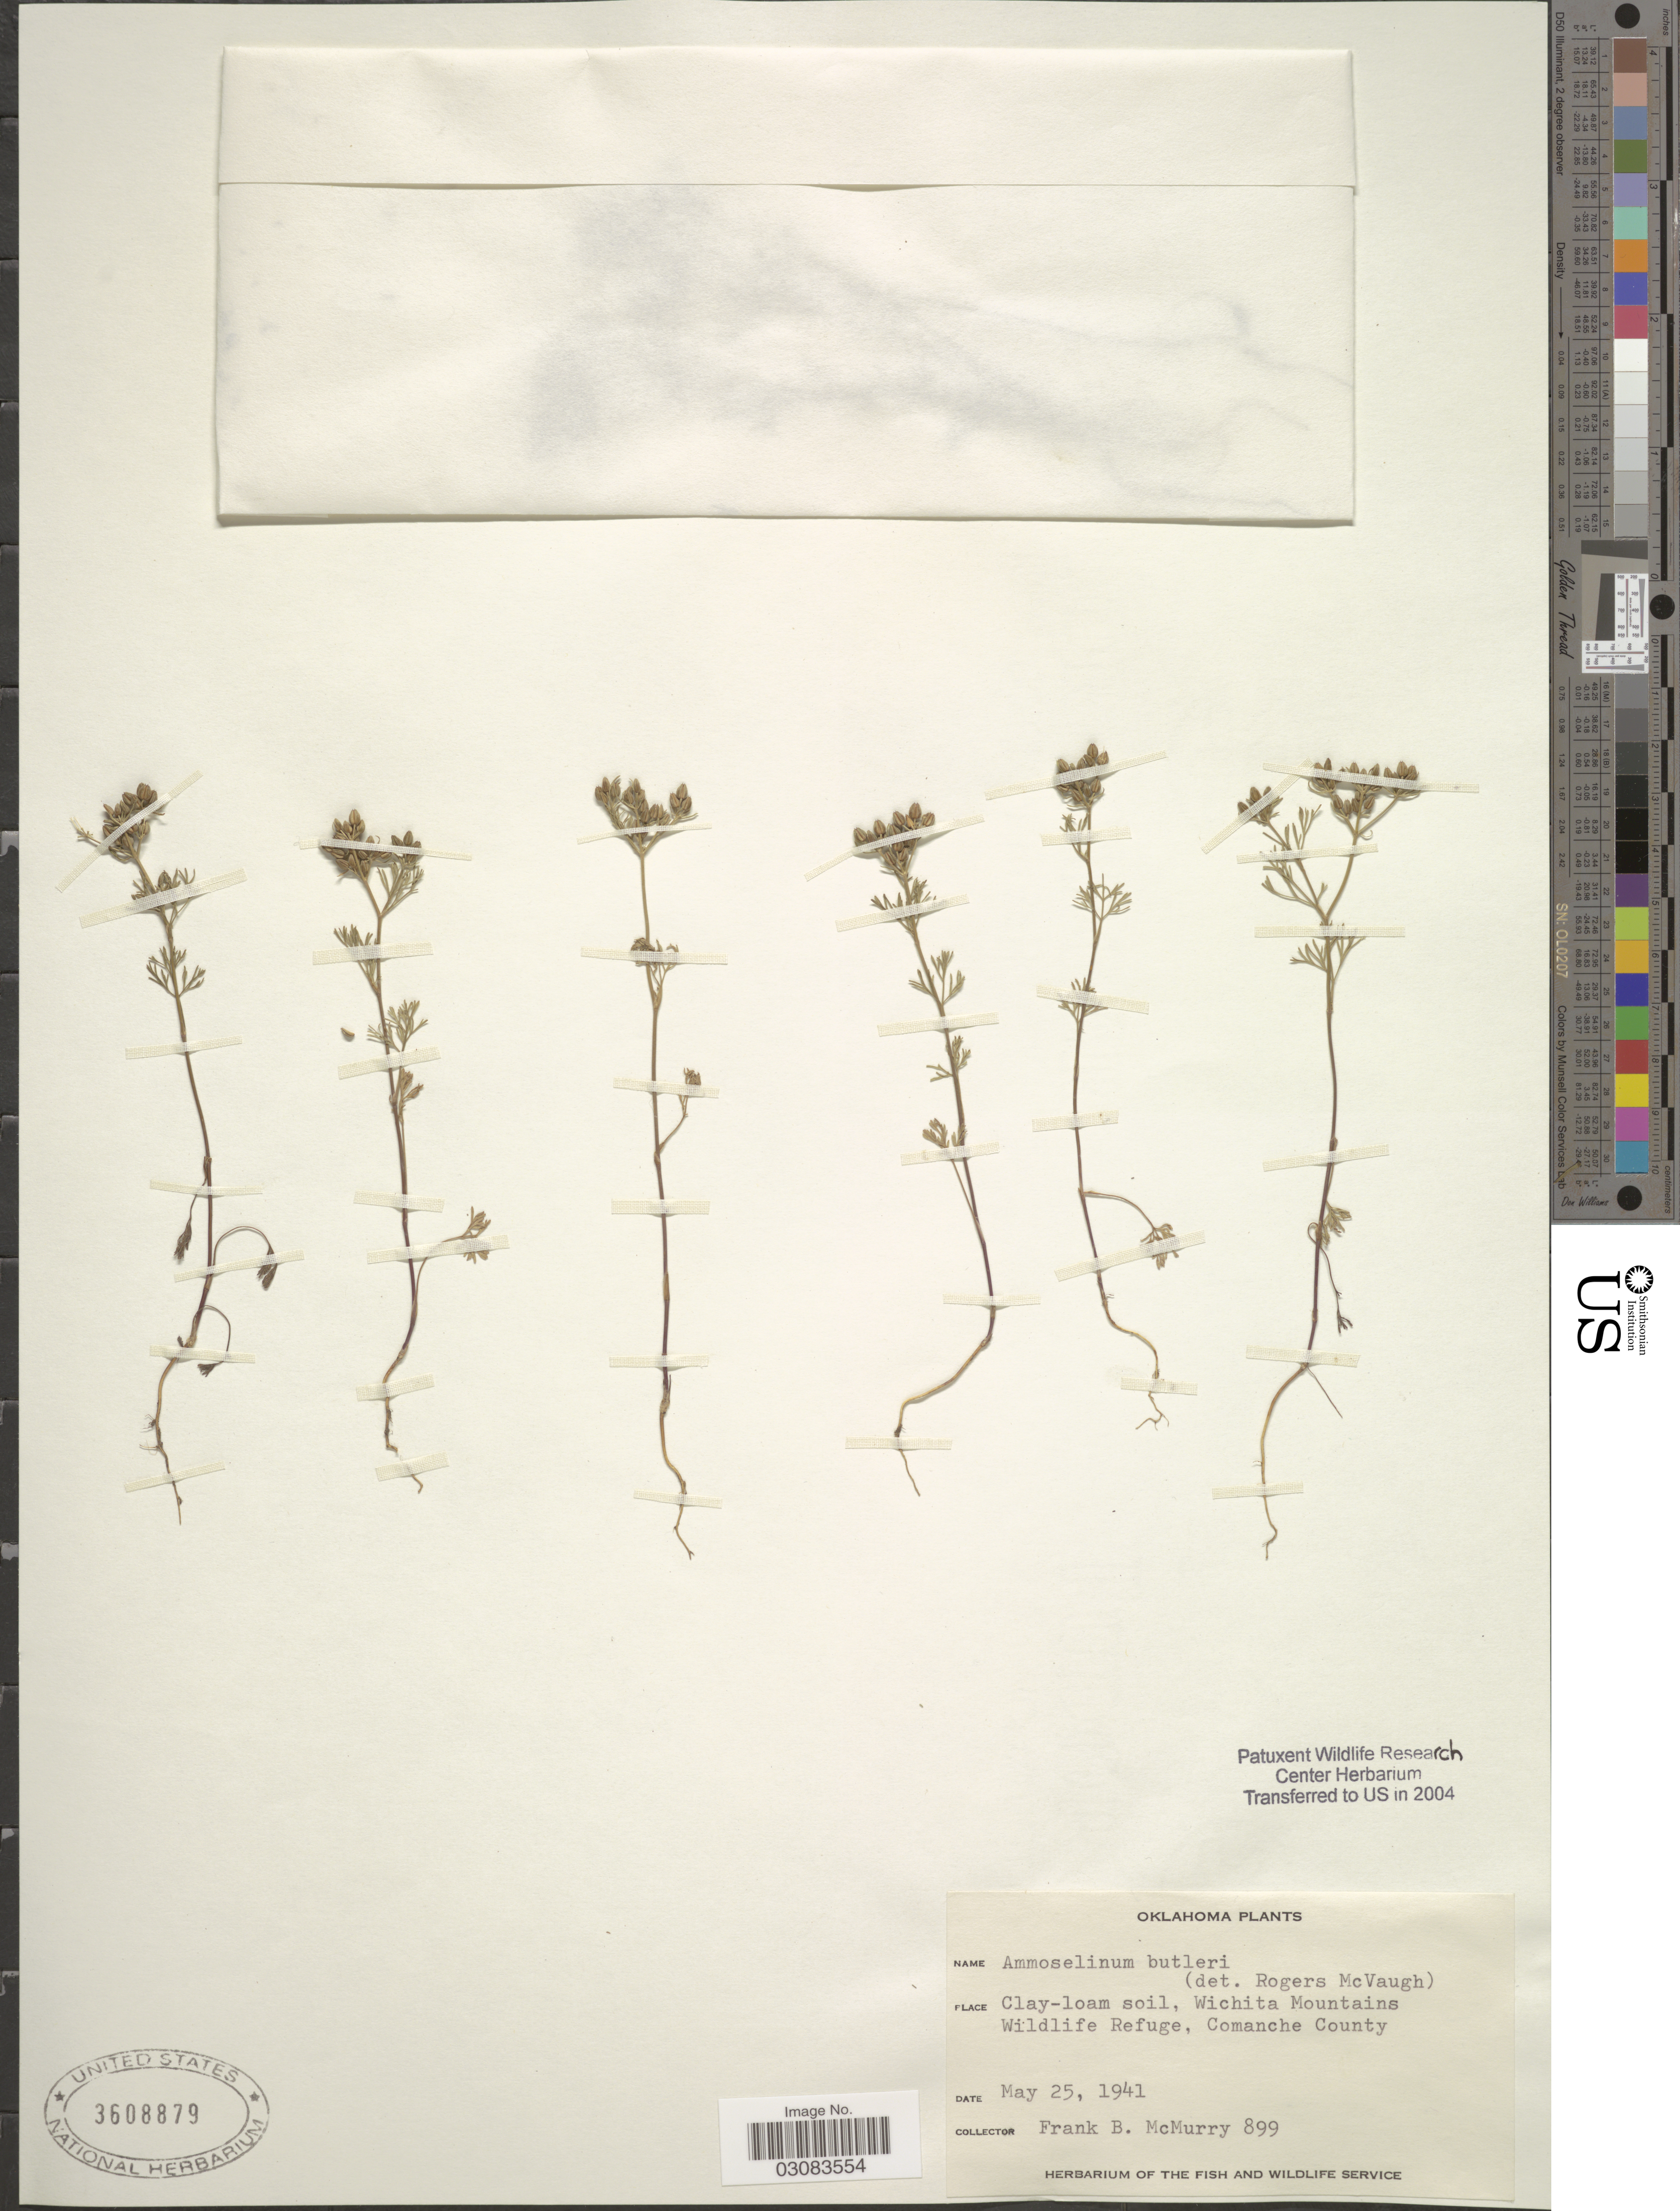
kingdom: Plantae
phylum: Tracheophyta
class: Magnoliopsida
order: Apiales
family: Apiaceae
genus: Ammoselinum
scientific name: Ammoselinum butleri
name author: (Engl.) J.M. Coult. & Rose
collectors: F. B. McMurry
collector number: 899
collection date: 1941-05-25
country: United States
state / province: Oklahoma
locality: Clay-loam soil, Wichita Mountains. Wildlife Refuge, Comanche County.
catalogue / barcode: US 3608879